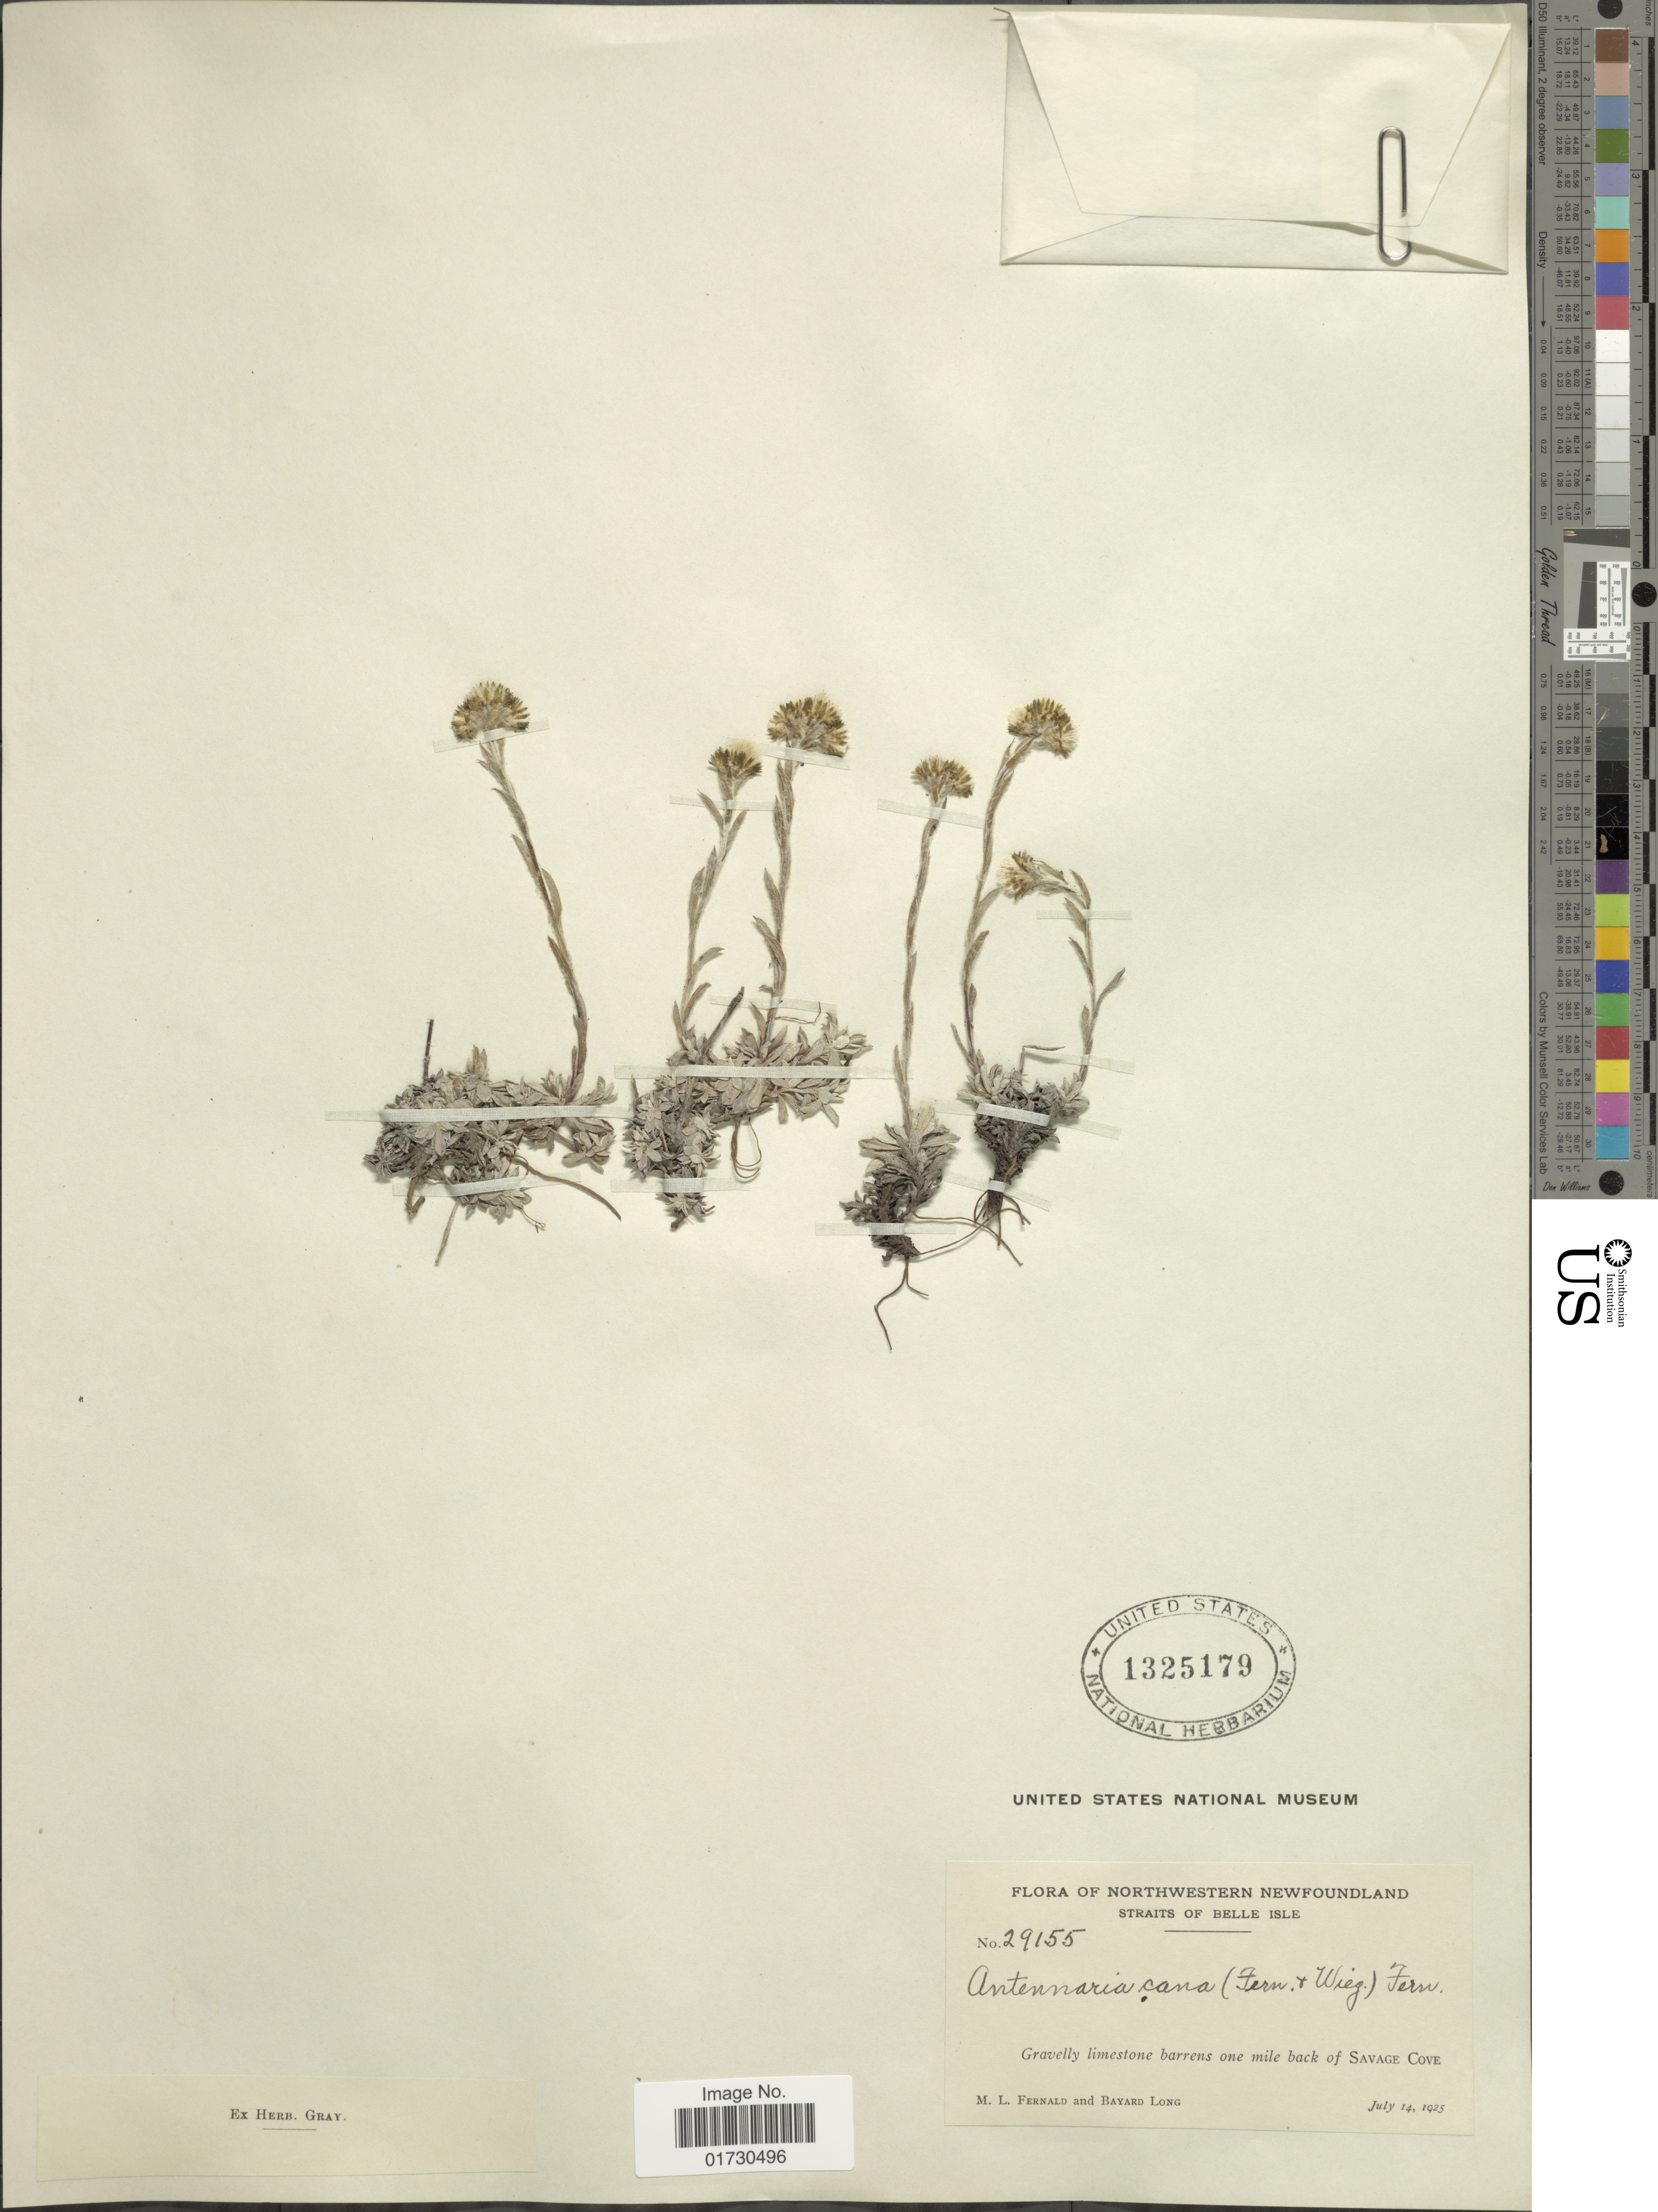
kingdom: Plantae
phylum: Tracheophyta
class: Magnoliopsida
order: Asterales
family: Asteraceae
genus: Antennaria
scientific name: Antennaria cana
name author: (Fernald & Wiegand) Fernald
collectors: M. L. Fernald & B. H. Long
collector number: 29155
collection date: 1925-07-14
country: Canada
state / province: Newfoundland and Labrador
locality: Northwestern Newfoundland, Straits of Belle Isle, Savage Cove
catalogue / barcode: US 1325179